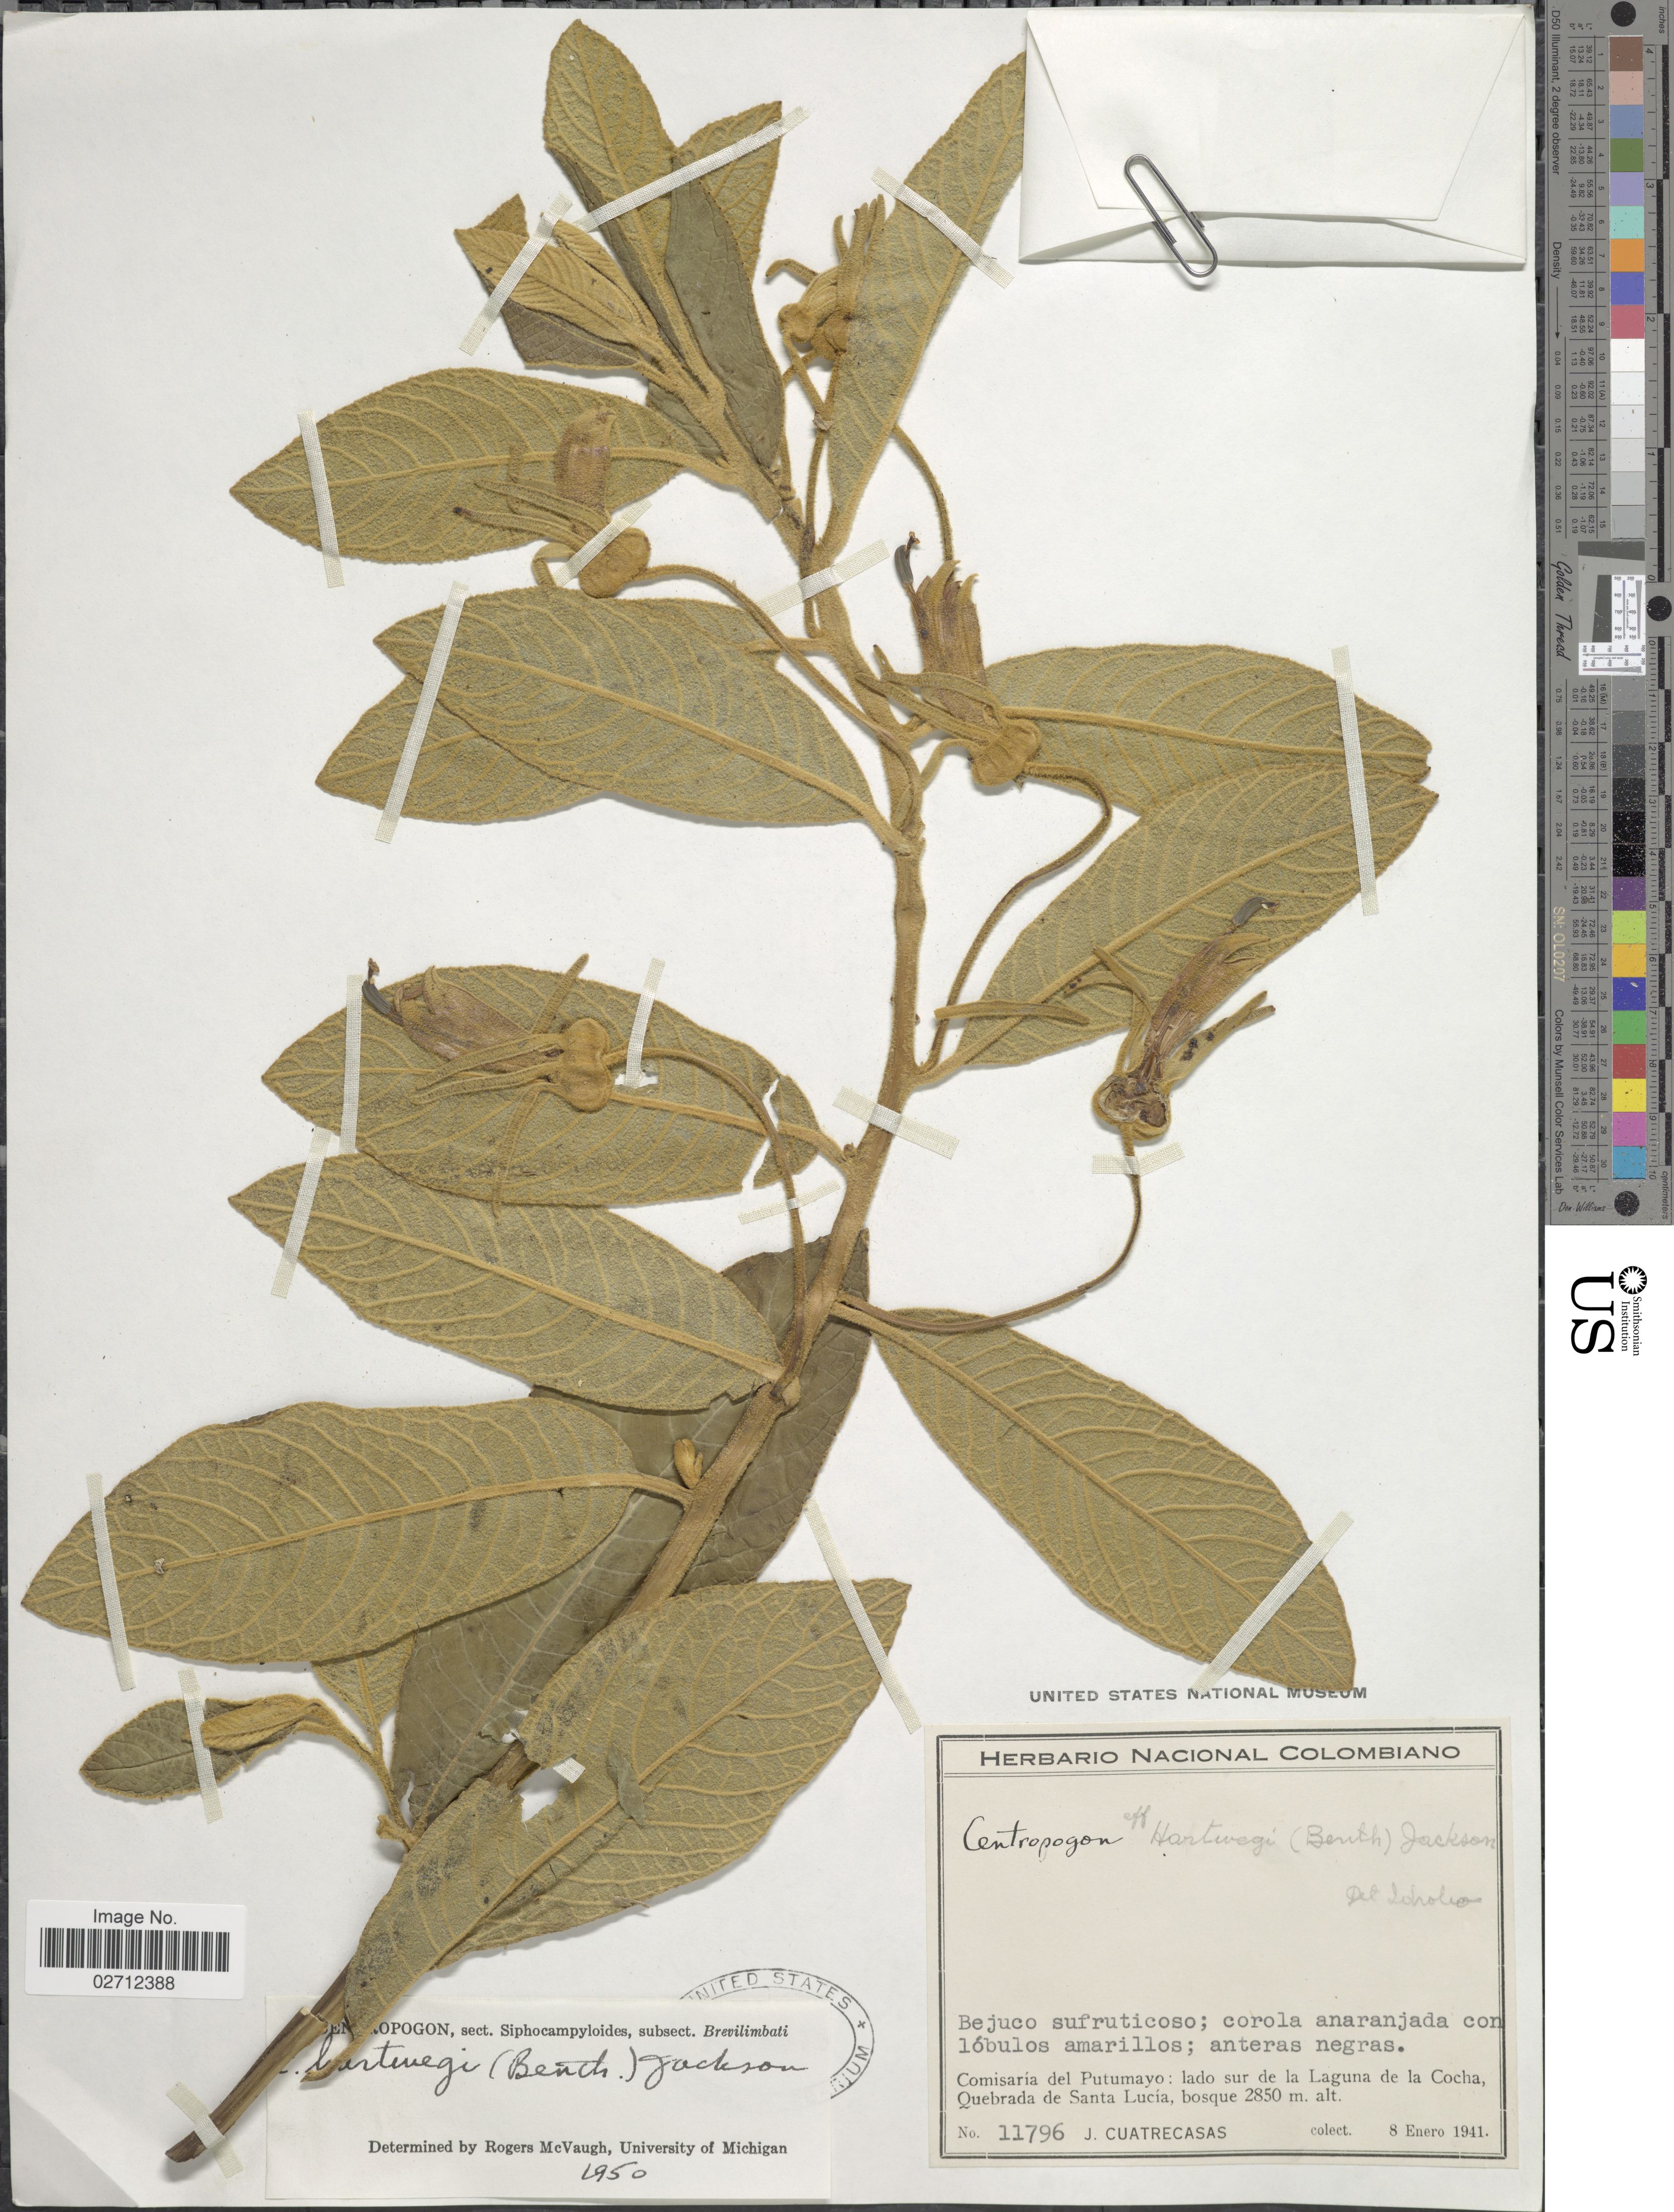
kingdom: Plantae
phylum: Tracheophyta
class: Magnoliopsida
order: Asterales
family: Campanulaceae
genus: Centropogon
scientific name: Centropogon hartwegii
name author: (Benth.) Benth. & Hook. f. ex B.D. Jacks.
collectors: J. Cuatrecasas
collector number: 11796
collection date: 1941-01-08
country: Colombia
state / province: Putumayo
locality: Comisaría del Putumayo: lado sur de la Laguna de la Cocha, Quebrada de Santa Lucía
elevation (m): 2850